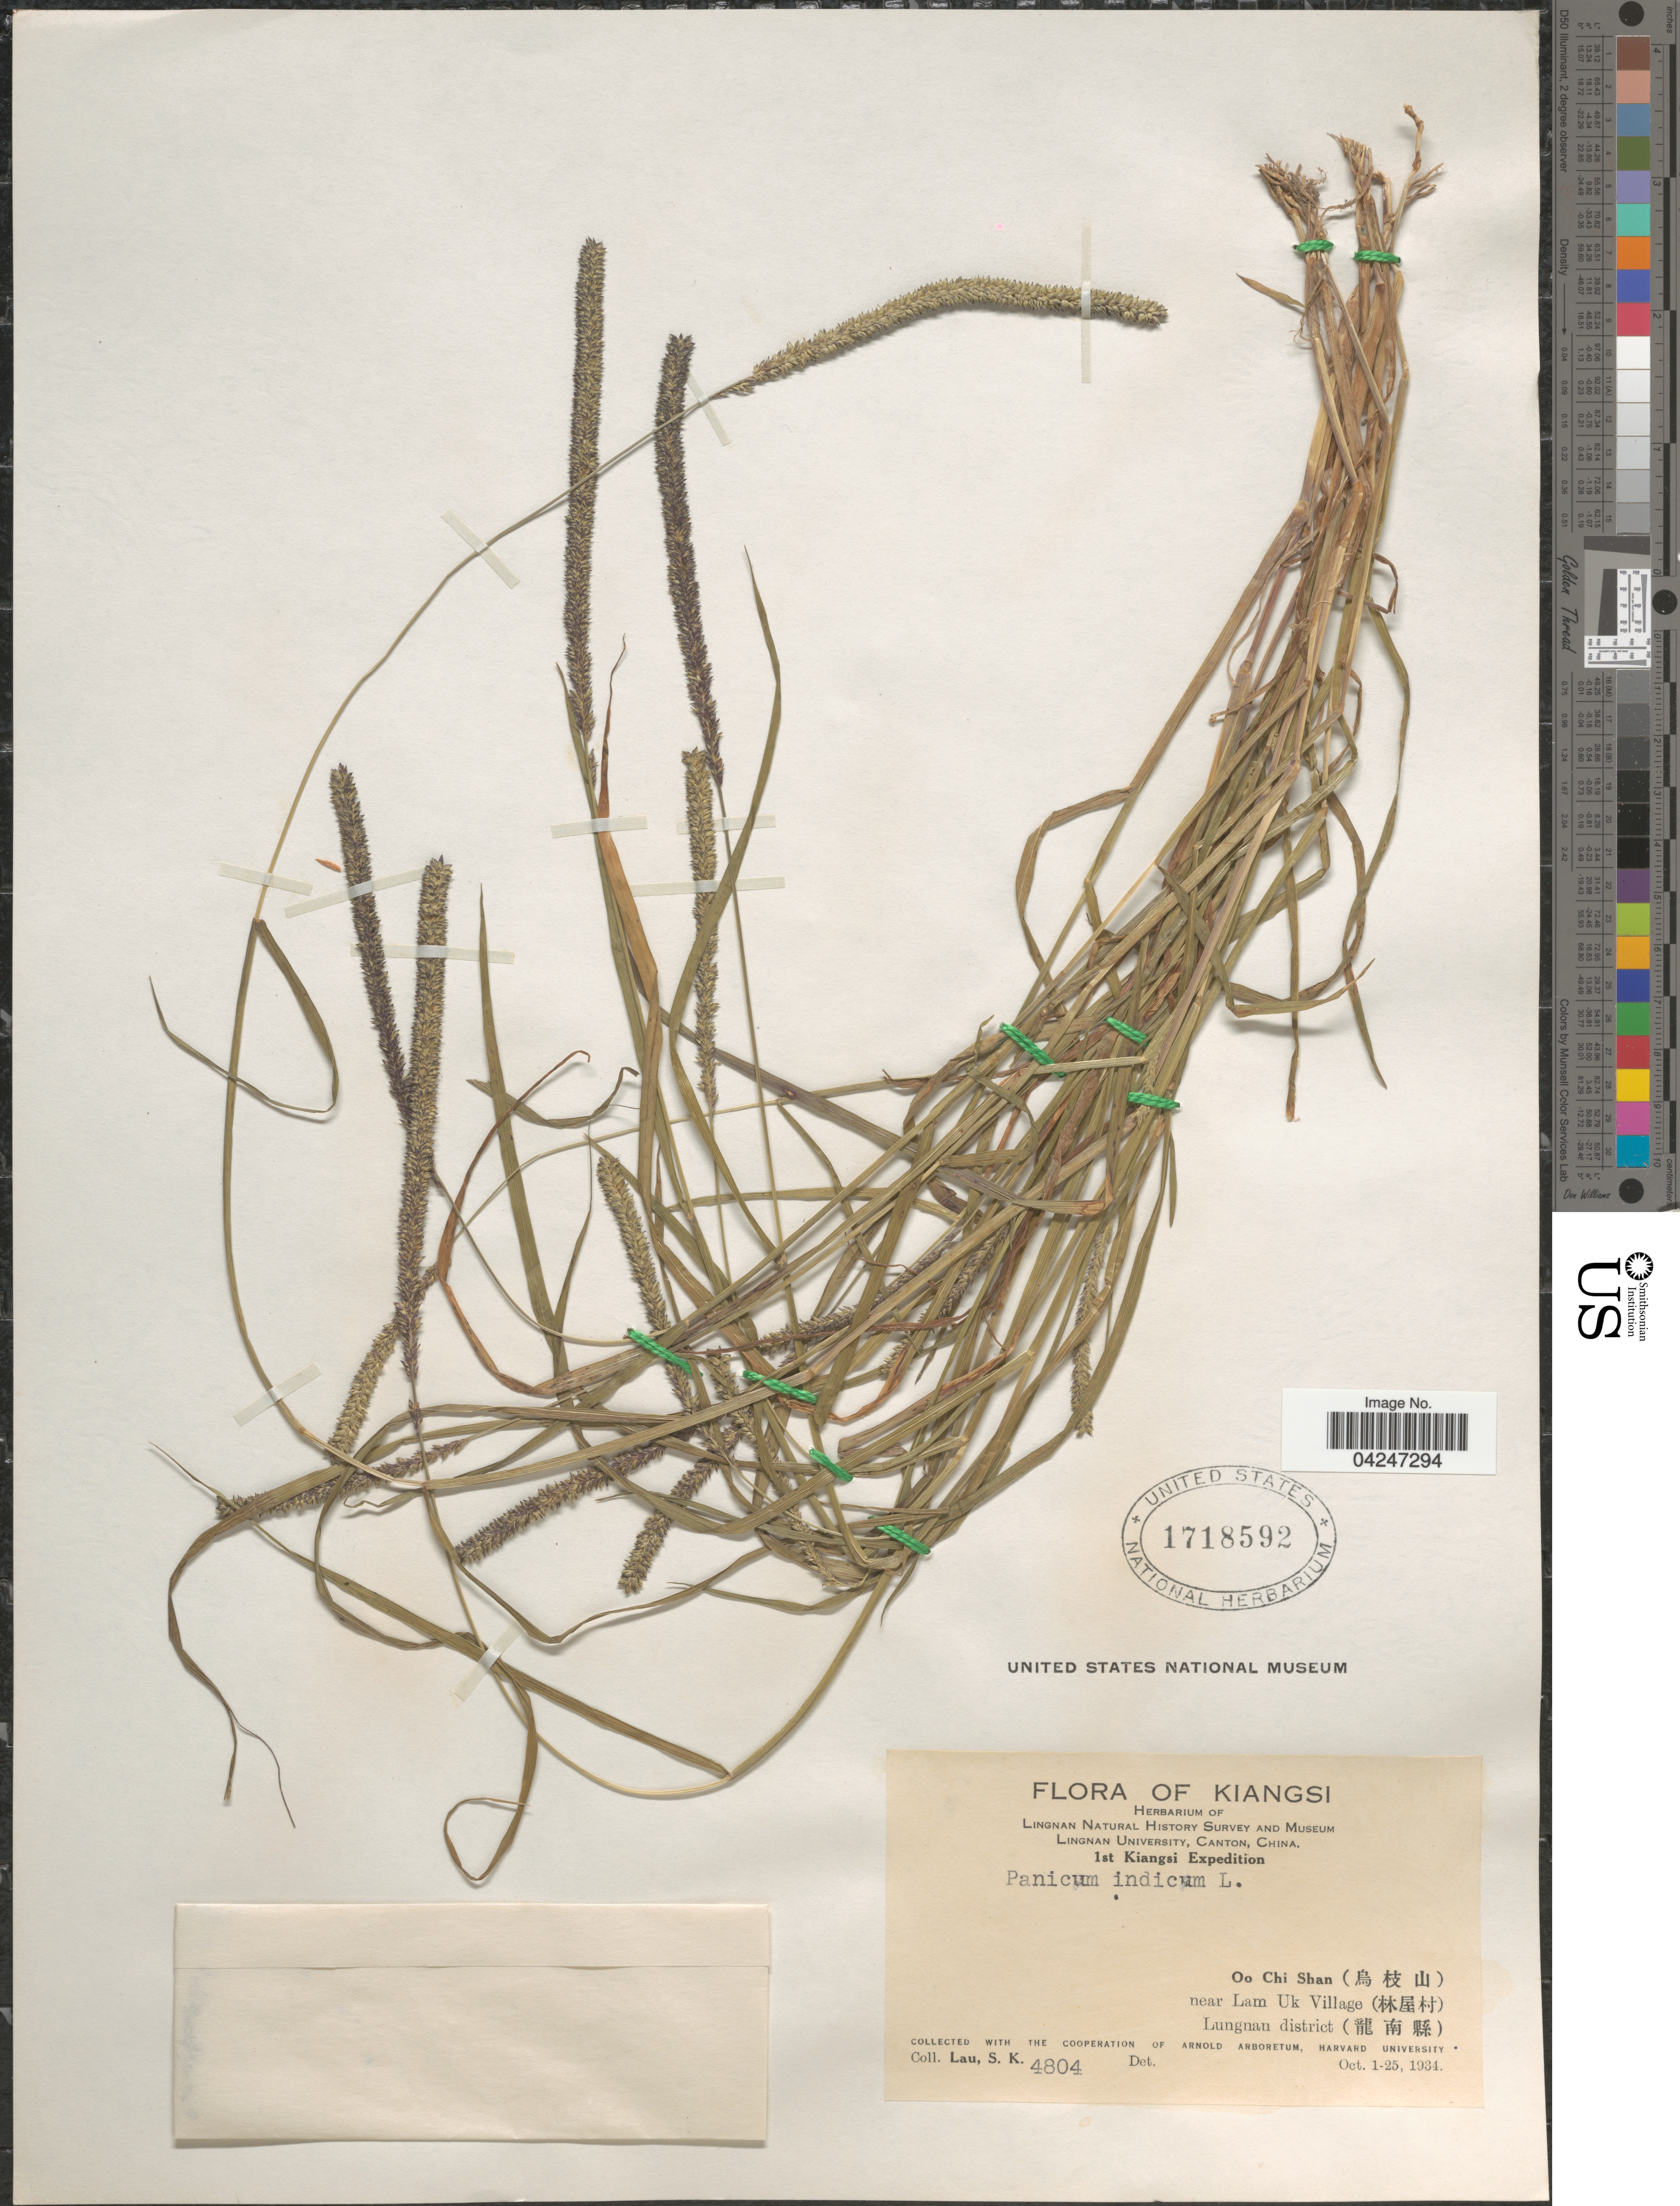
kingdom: Plantae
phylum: Tracheophyta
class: Liliopsida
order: Poales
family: Poaceae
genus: Sacciolepis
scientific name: Sacciolepis indica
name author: (L.) Chase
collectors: S. K. Lau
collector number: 4804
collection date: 1934-10-01/1934-10-25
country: China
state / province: Jiangxi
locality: Kiangsi. Lingnan Natural History Survey and Museum. 1st Kiangsi Expedition. Oo Chi Shan (X) near Lam Uk Village (X). Lungnan district (X).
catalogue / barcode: US 1718592